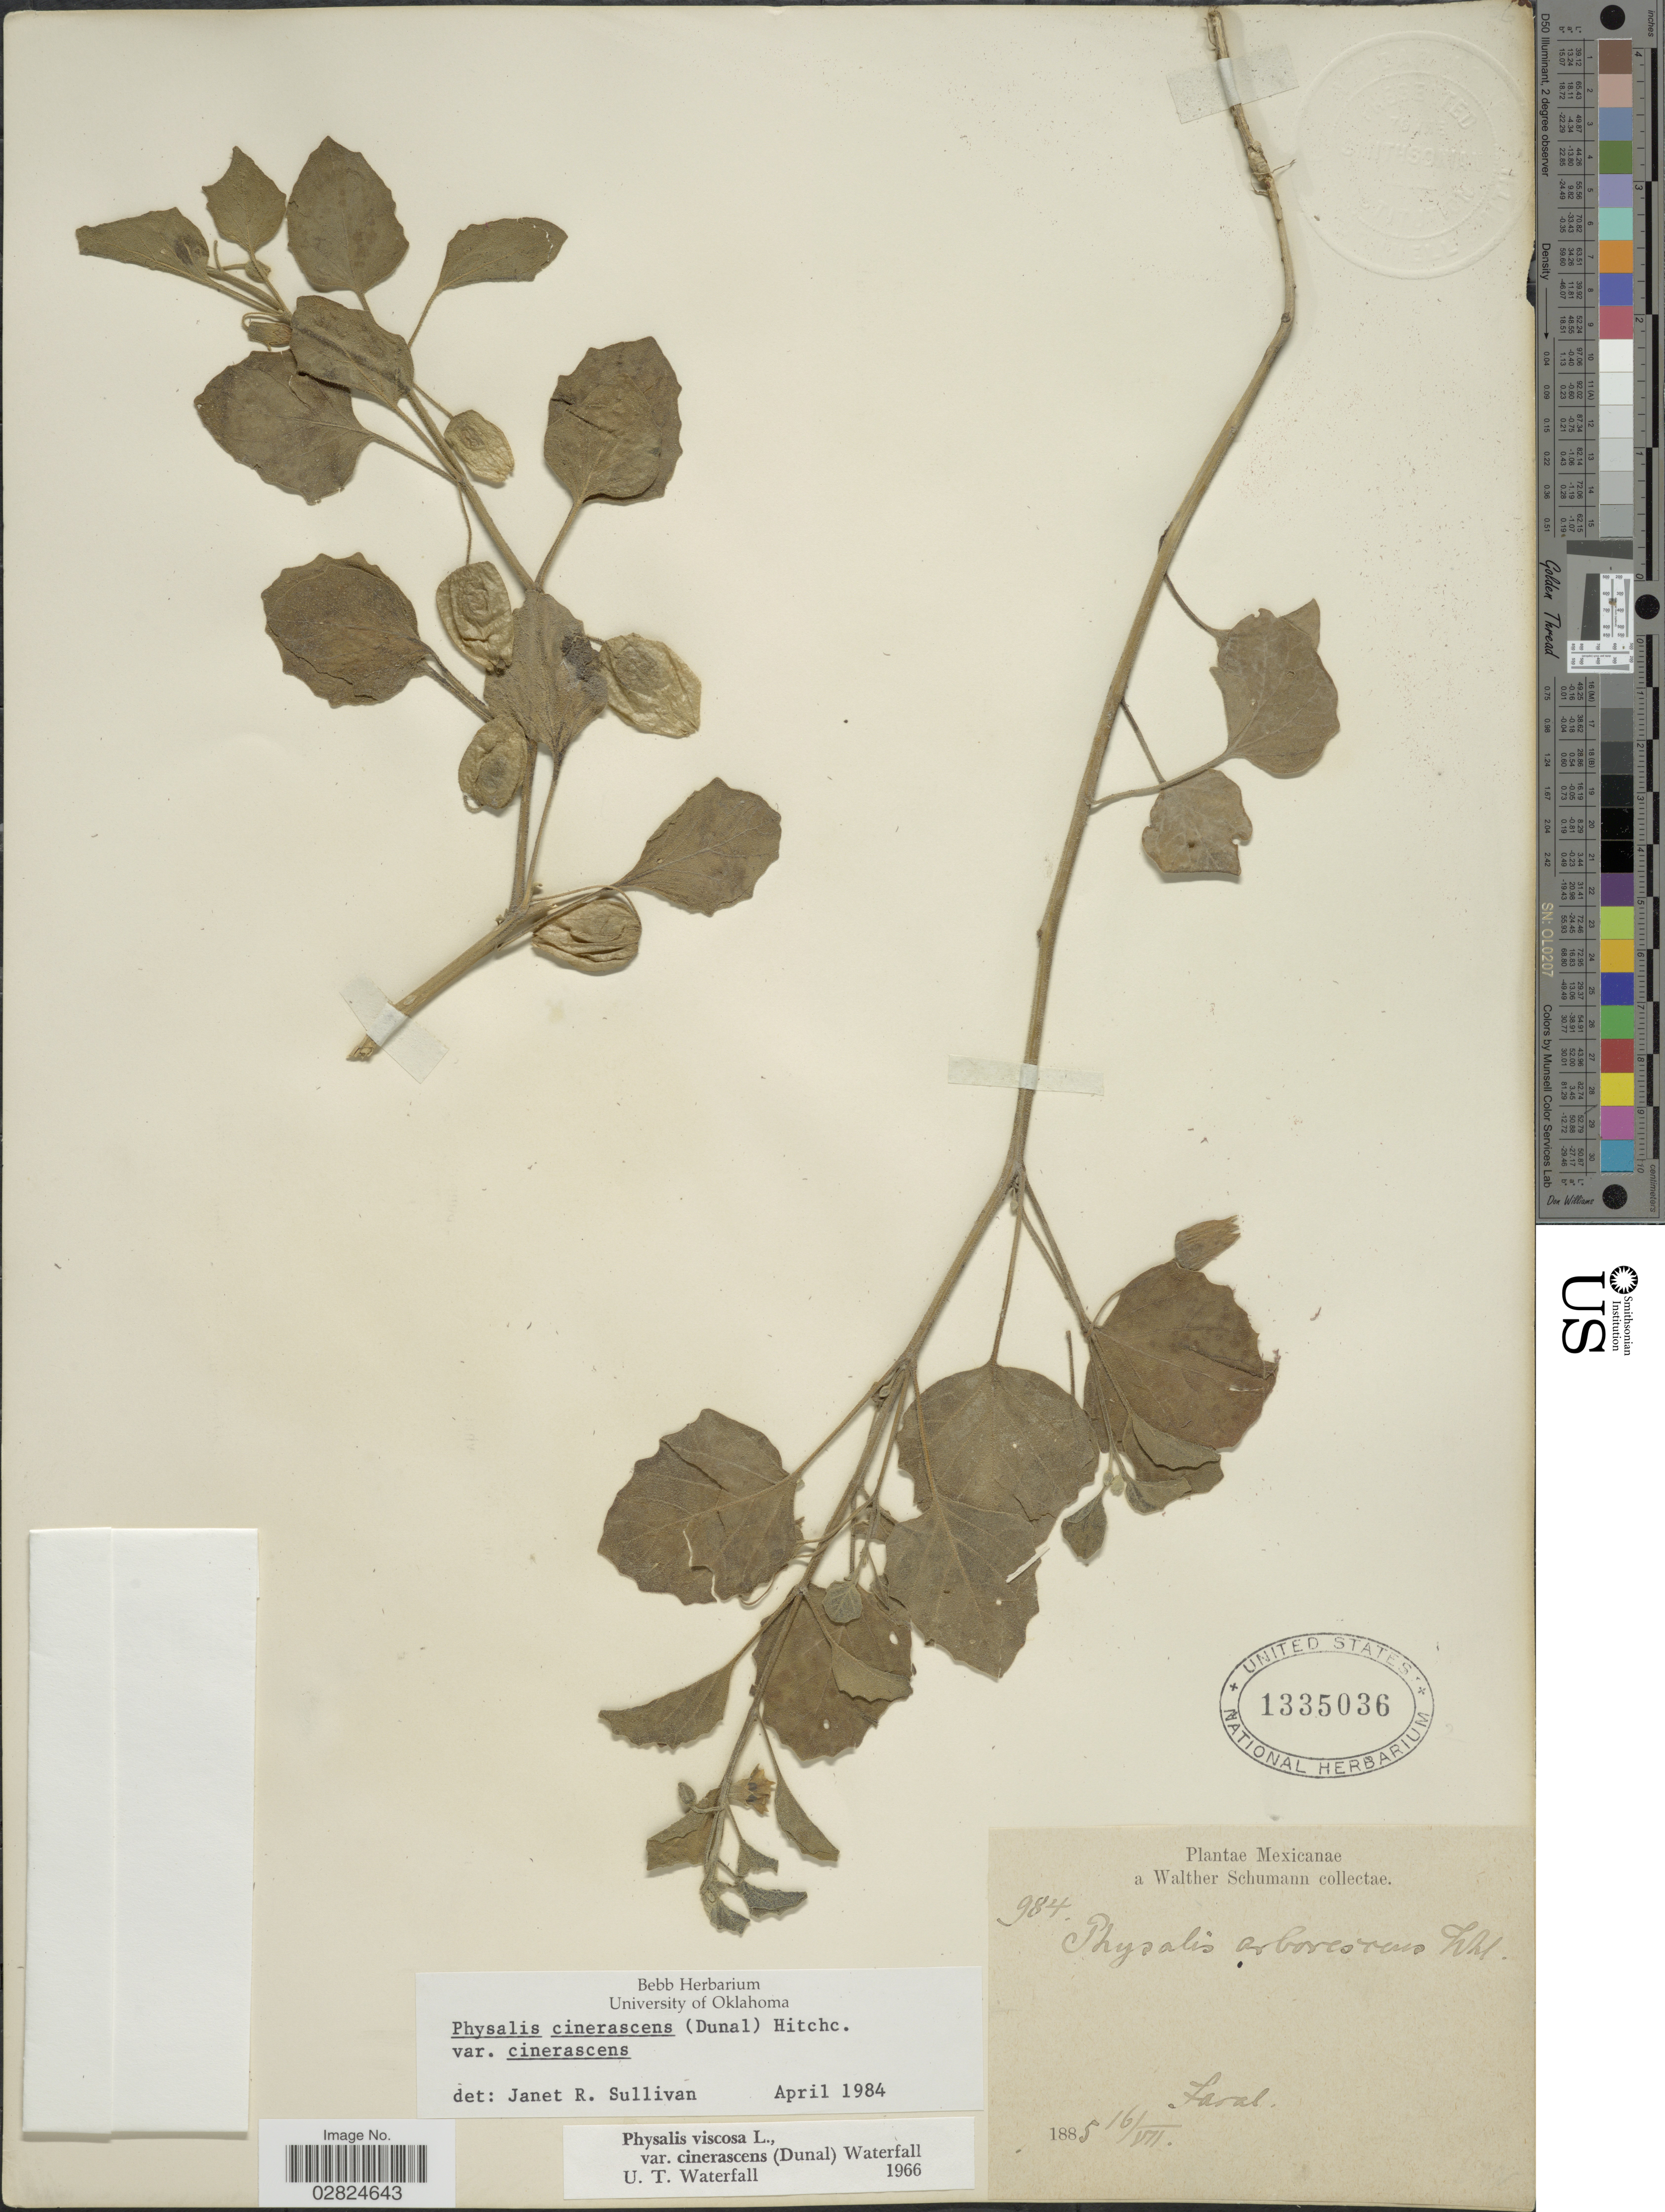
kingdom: Plantae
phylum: Tracheophyta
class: Magnoliopsida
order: Solanales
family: Solanaceae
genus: Physalis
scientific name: Physalis cinerascens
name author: (Dunal) Hitchc.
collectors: W. Schumann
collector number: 984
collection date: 1885-07-16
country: Mexico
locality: Faral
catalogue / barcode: US 1335036